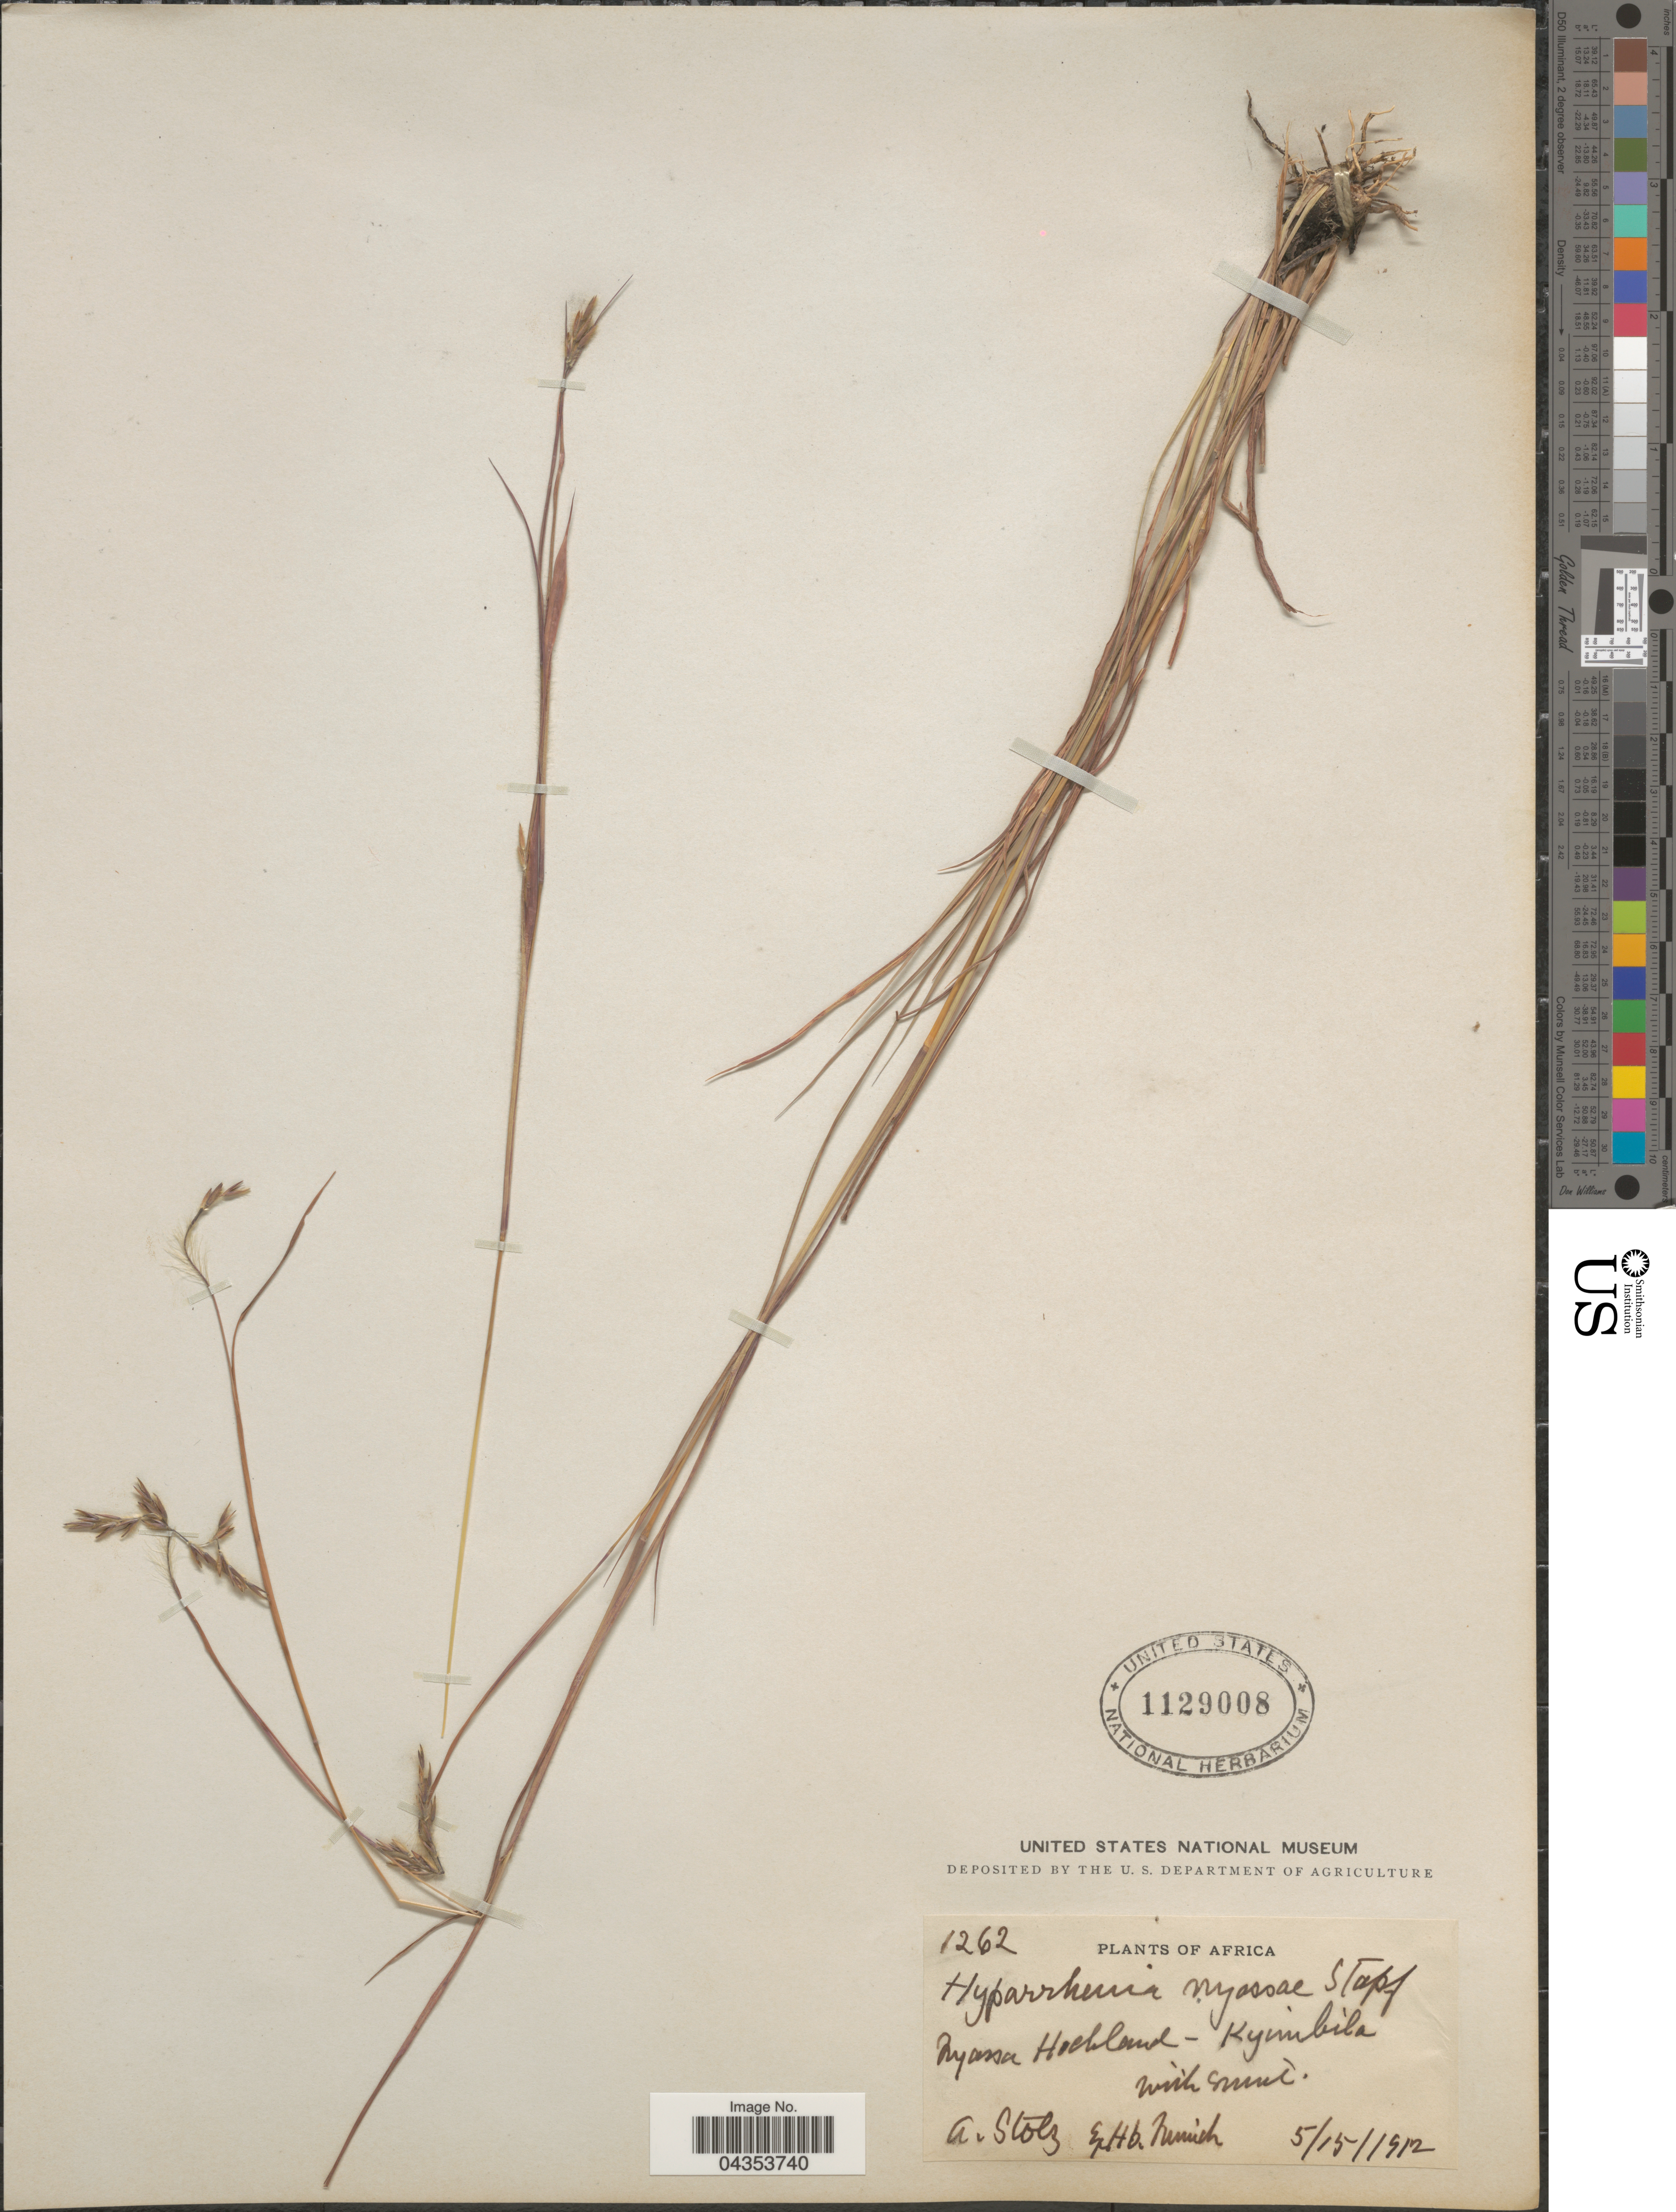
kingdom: Plantae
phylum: Tracheophyta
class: Liliopsida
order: Poales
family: Poaceae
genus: Hyparrhenia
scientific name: Hyparrhenia nyassae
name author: (Rendle) Stapf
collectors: A. Stolz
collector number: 1262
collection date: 1912-05-15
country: Mozambique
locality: Nyassa Hochland - Kyimbila.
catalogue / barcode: US 1129008